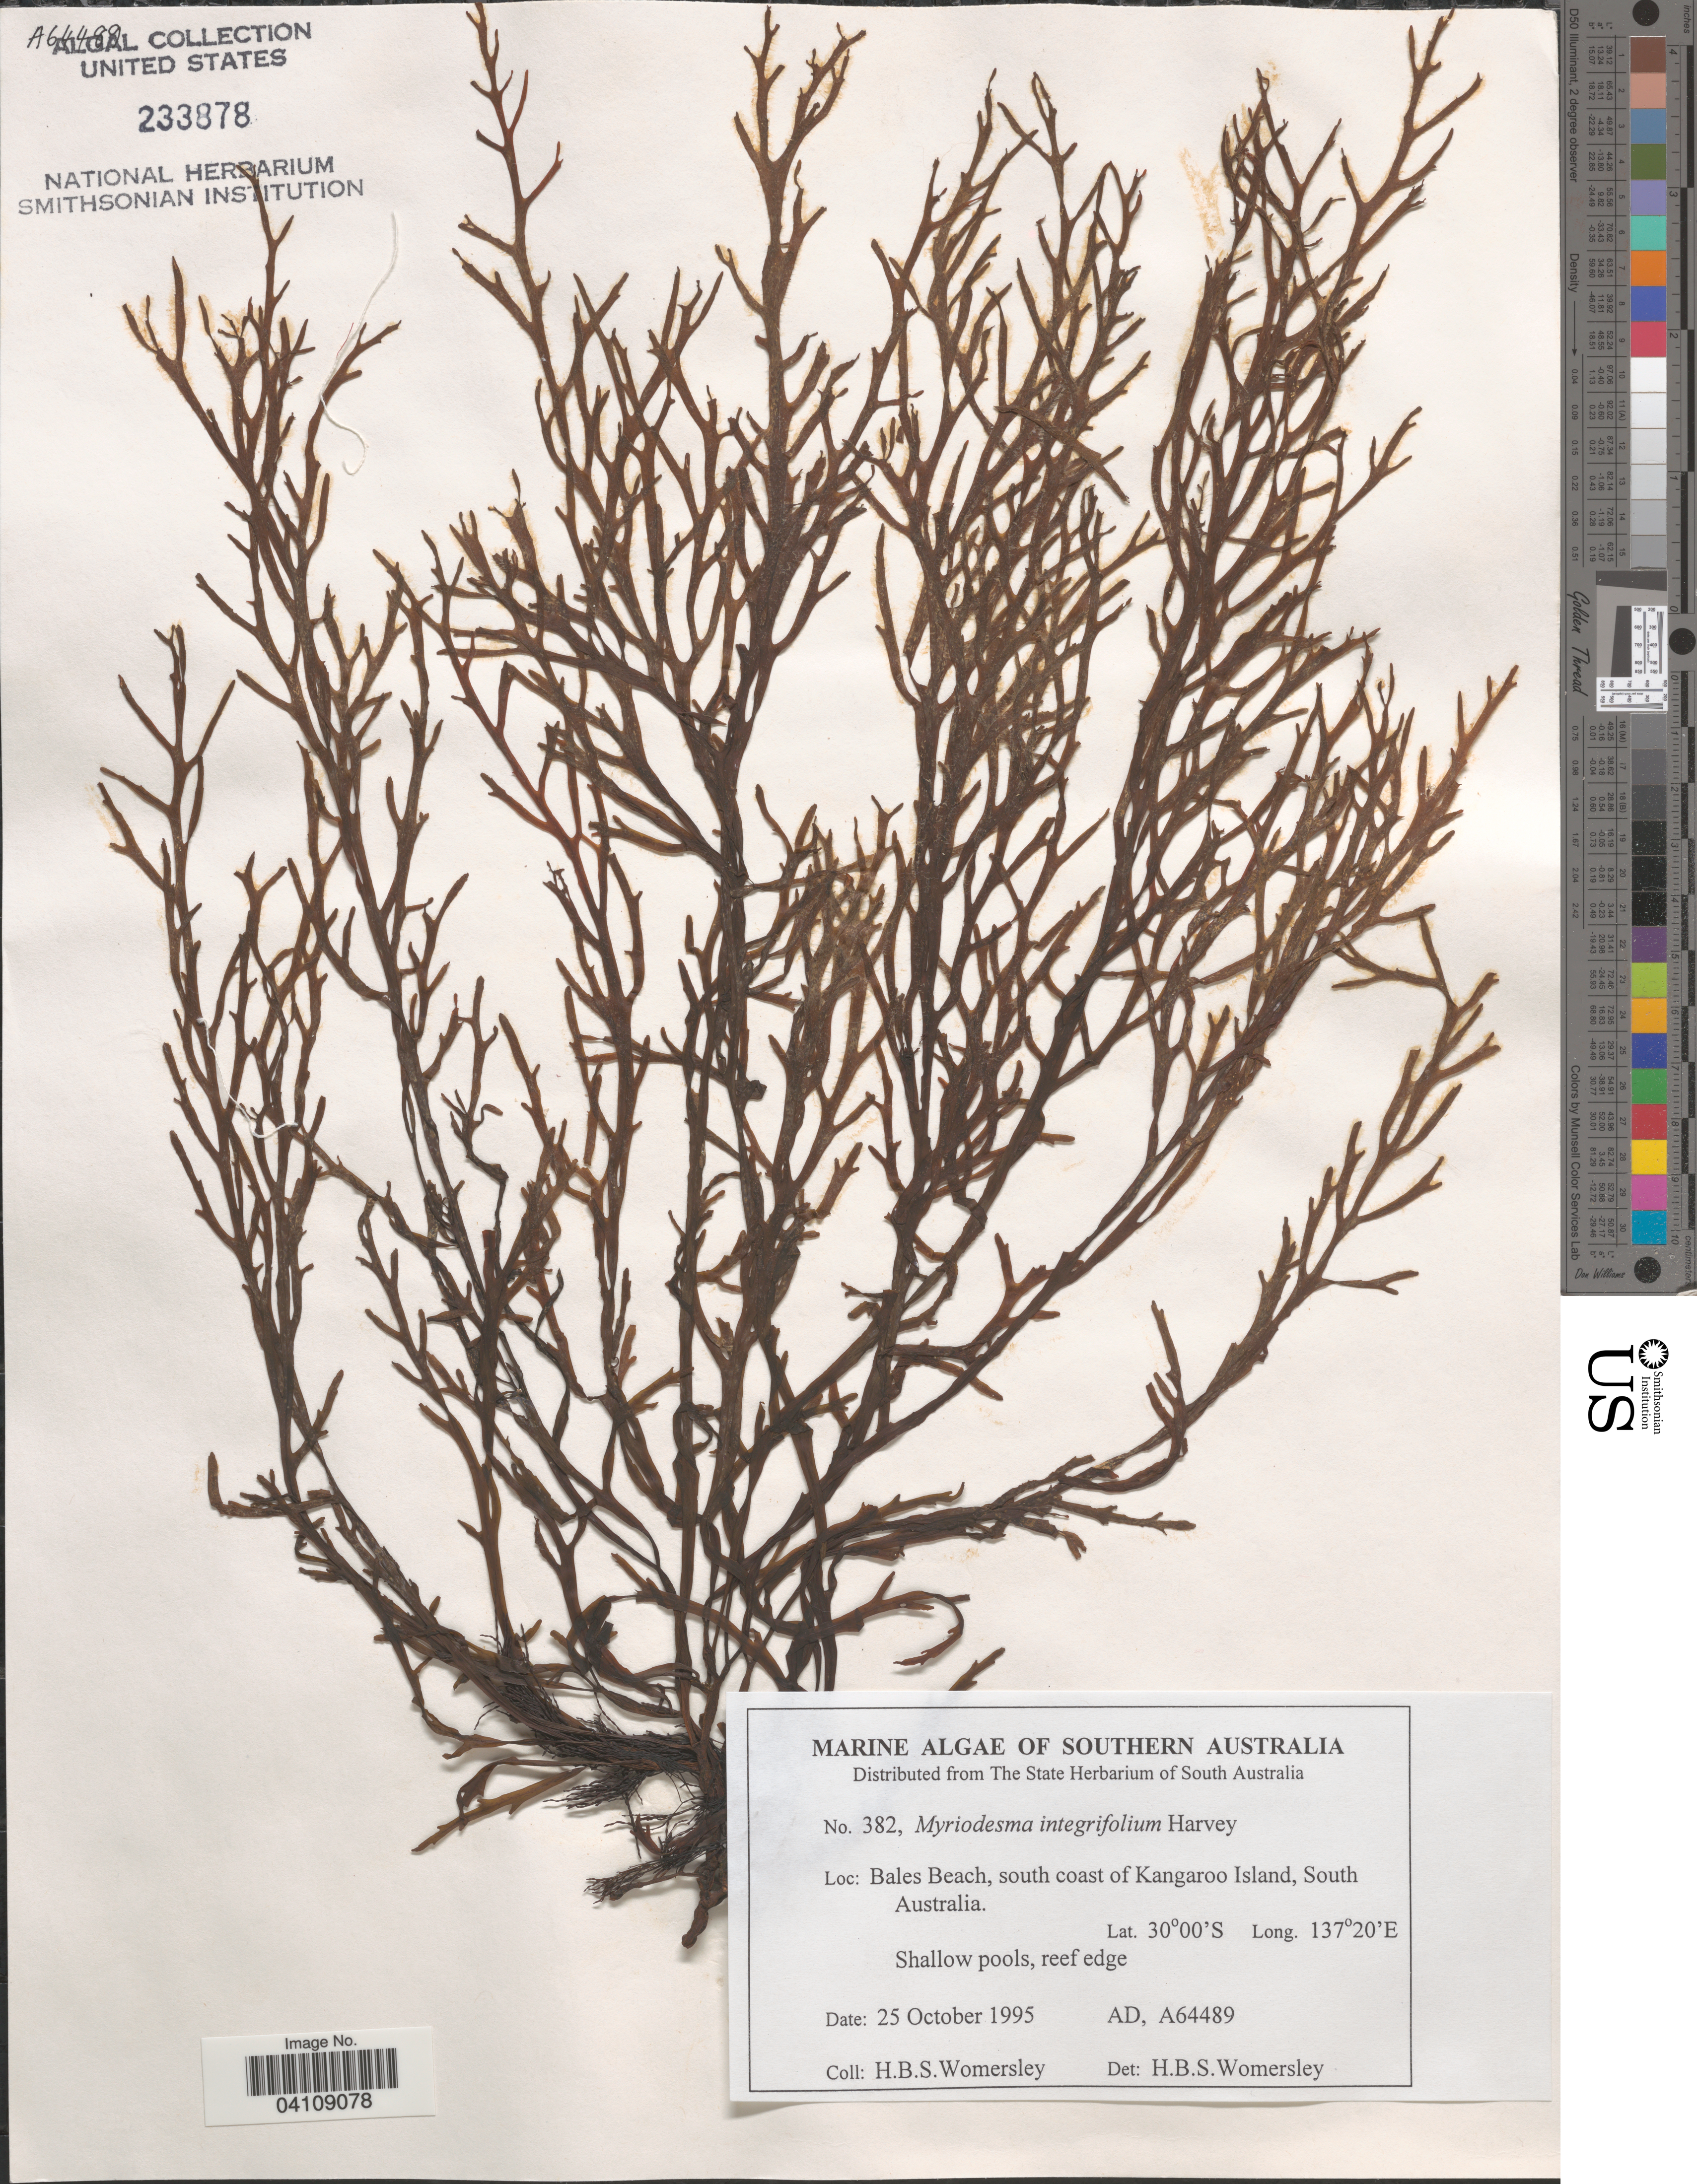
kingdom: Chromista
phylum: Ochrophyta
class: Phaeophyceae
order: Fucales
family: Sargassaceae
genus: Myriodesma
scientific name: Myriodesma integrifolium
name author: Harv. in Hook. f.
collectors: H. B. S. Womersley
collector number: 382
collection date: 1995-10-25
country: Australia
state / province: South Australia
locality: Southern Australia. Bales Beach, south coast of Kangaroo Island.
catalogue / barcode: US 233878